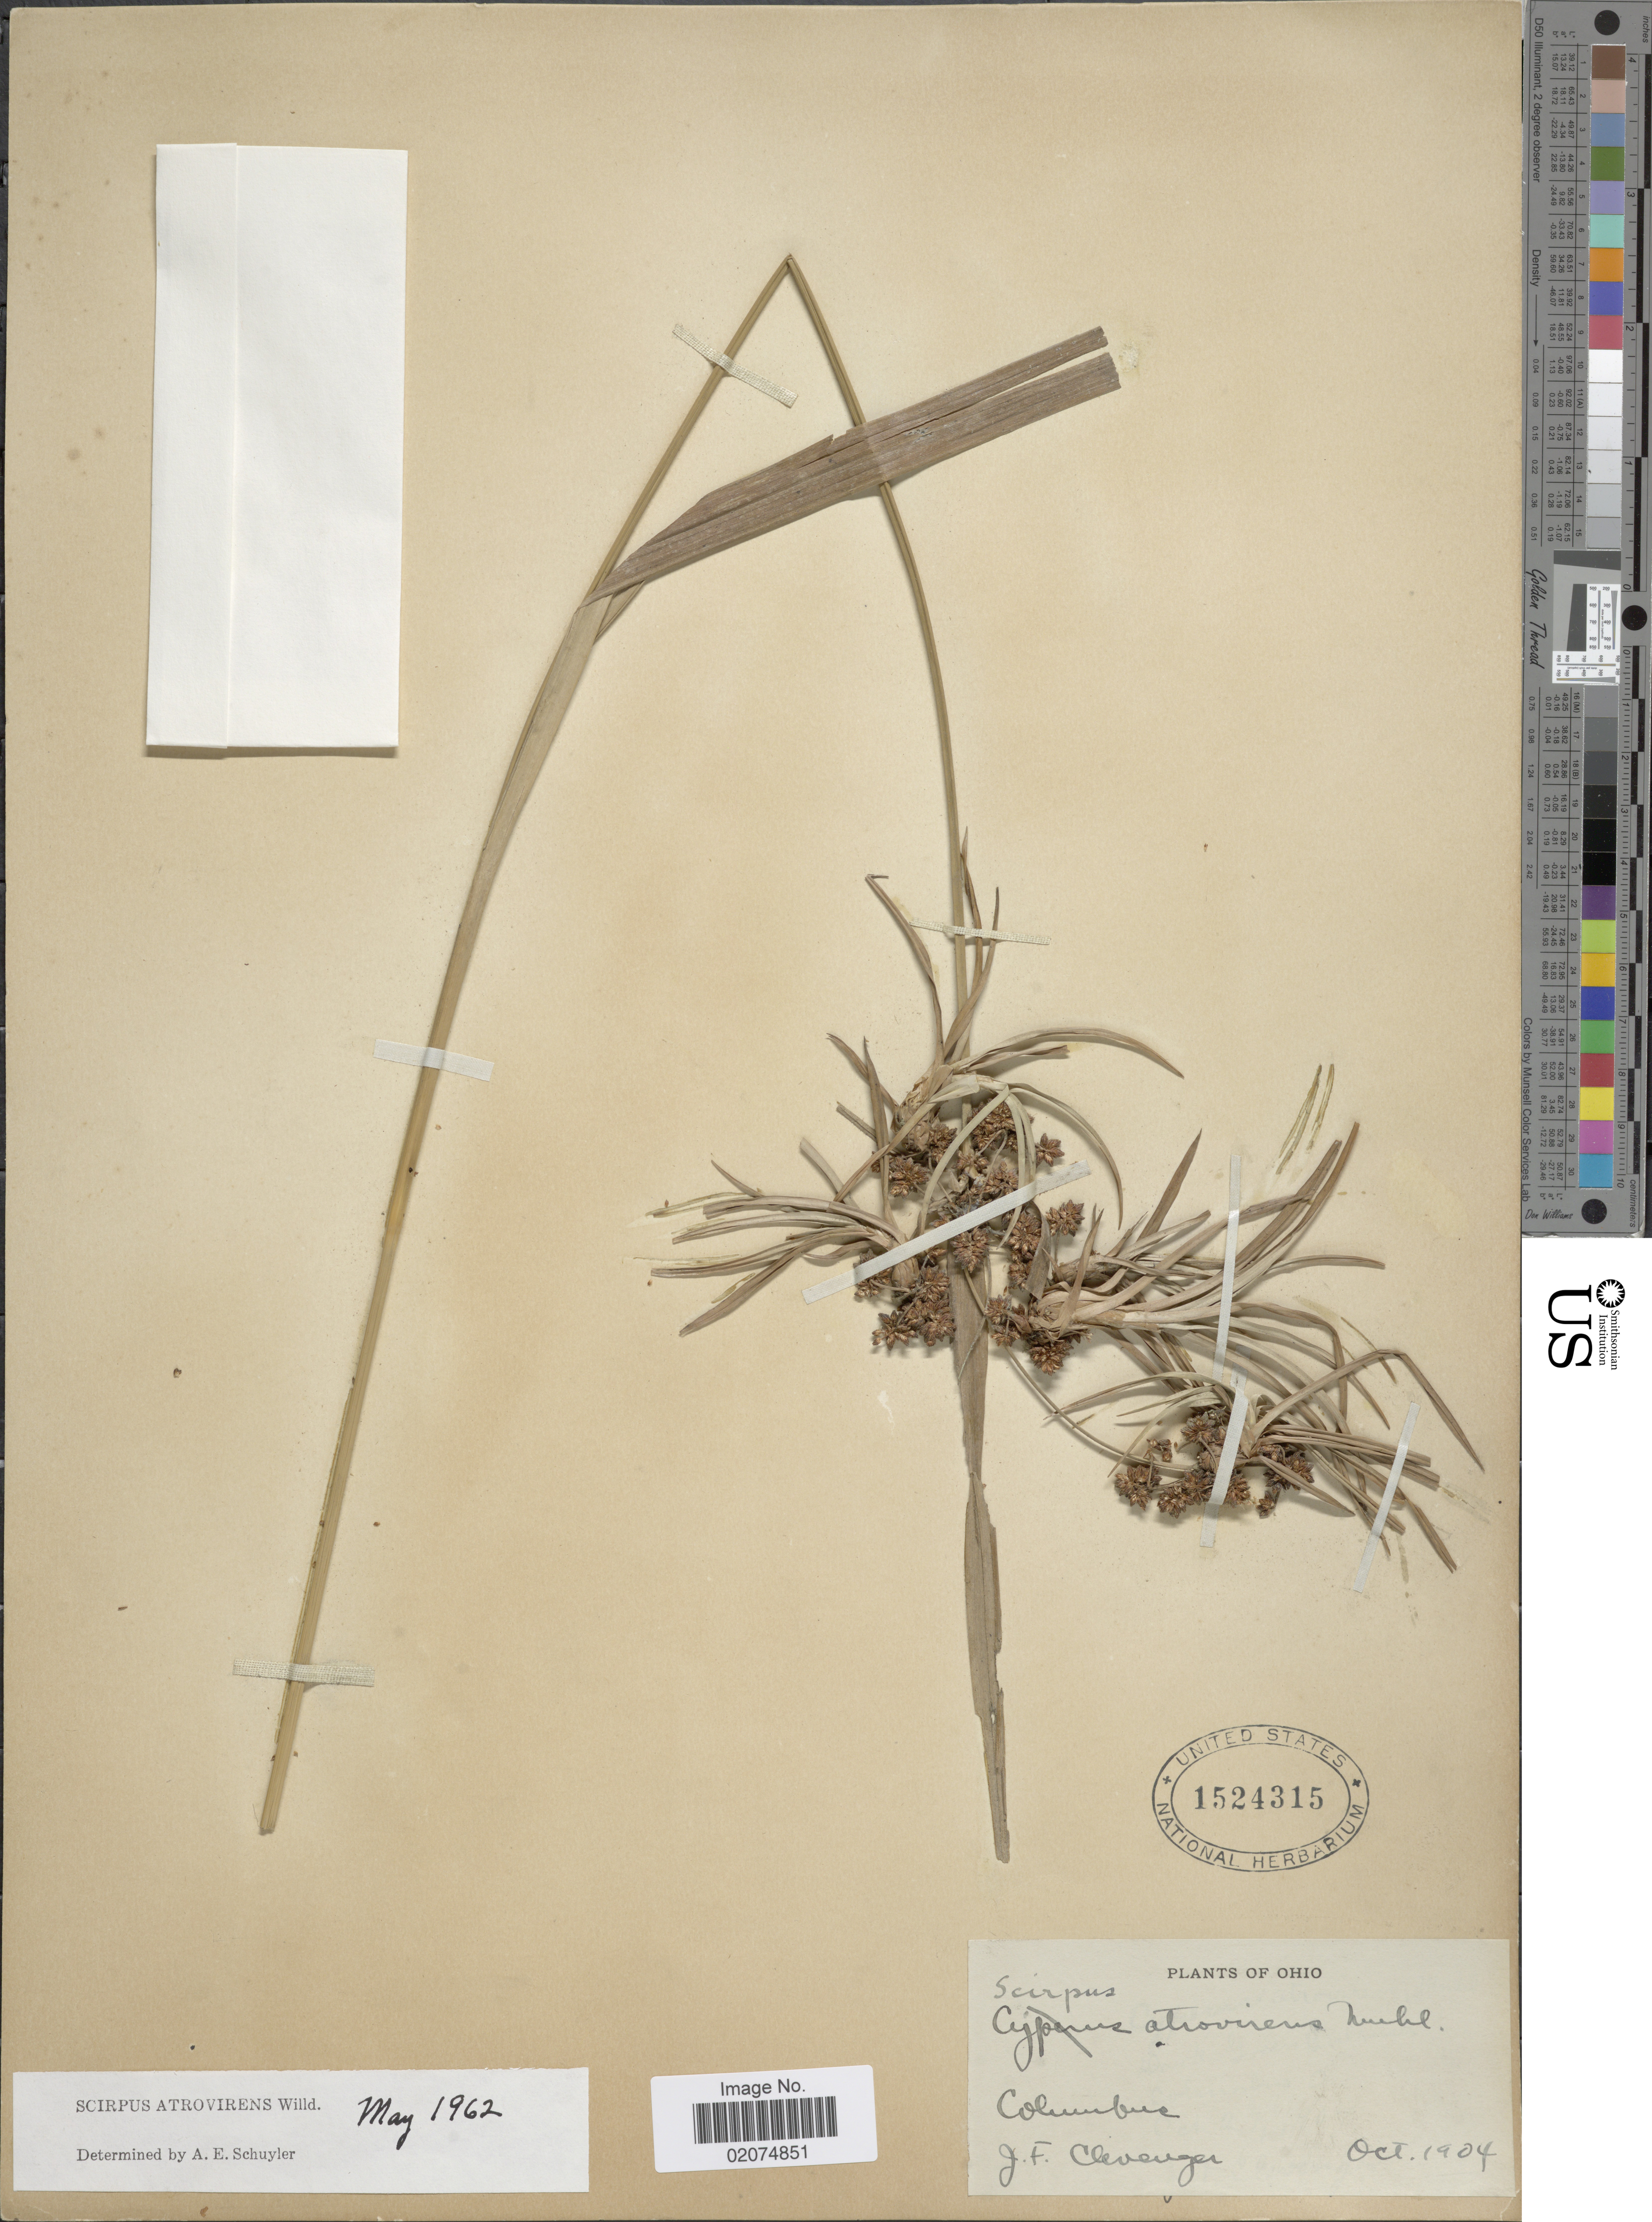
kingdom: Plantae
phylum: Tracheophyta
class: Liliopsida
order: Poales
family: Cyperaceae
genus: Scirpus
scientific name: Scirpus atrovirens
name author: Willd.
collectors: J. F. Clevenger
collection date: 1904-10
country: United States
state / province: Ohio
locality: Columbus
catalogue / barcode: US 1524315